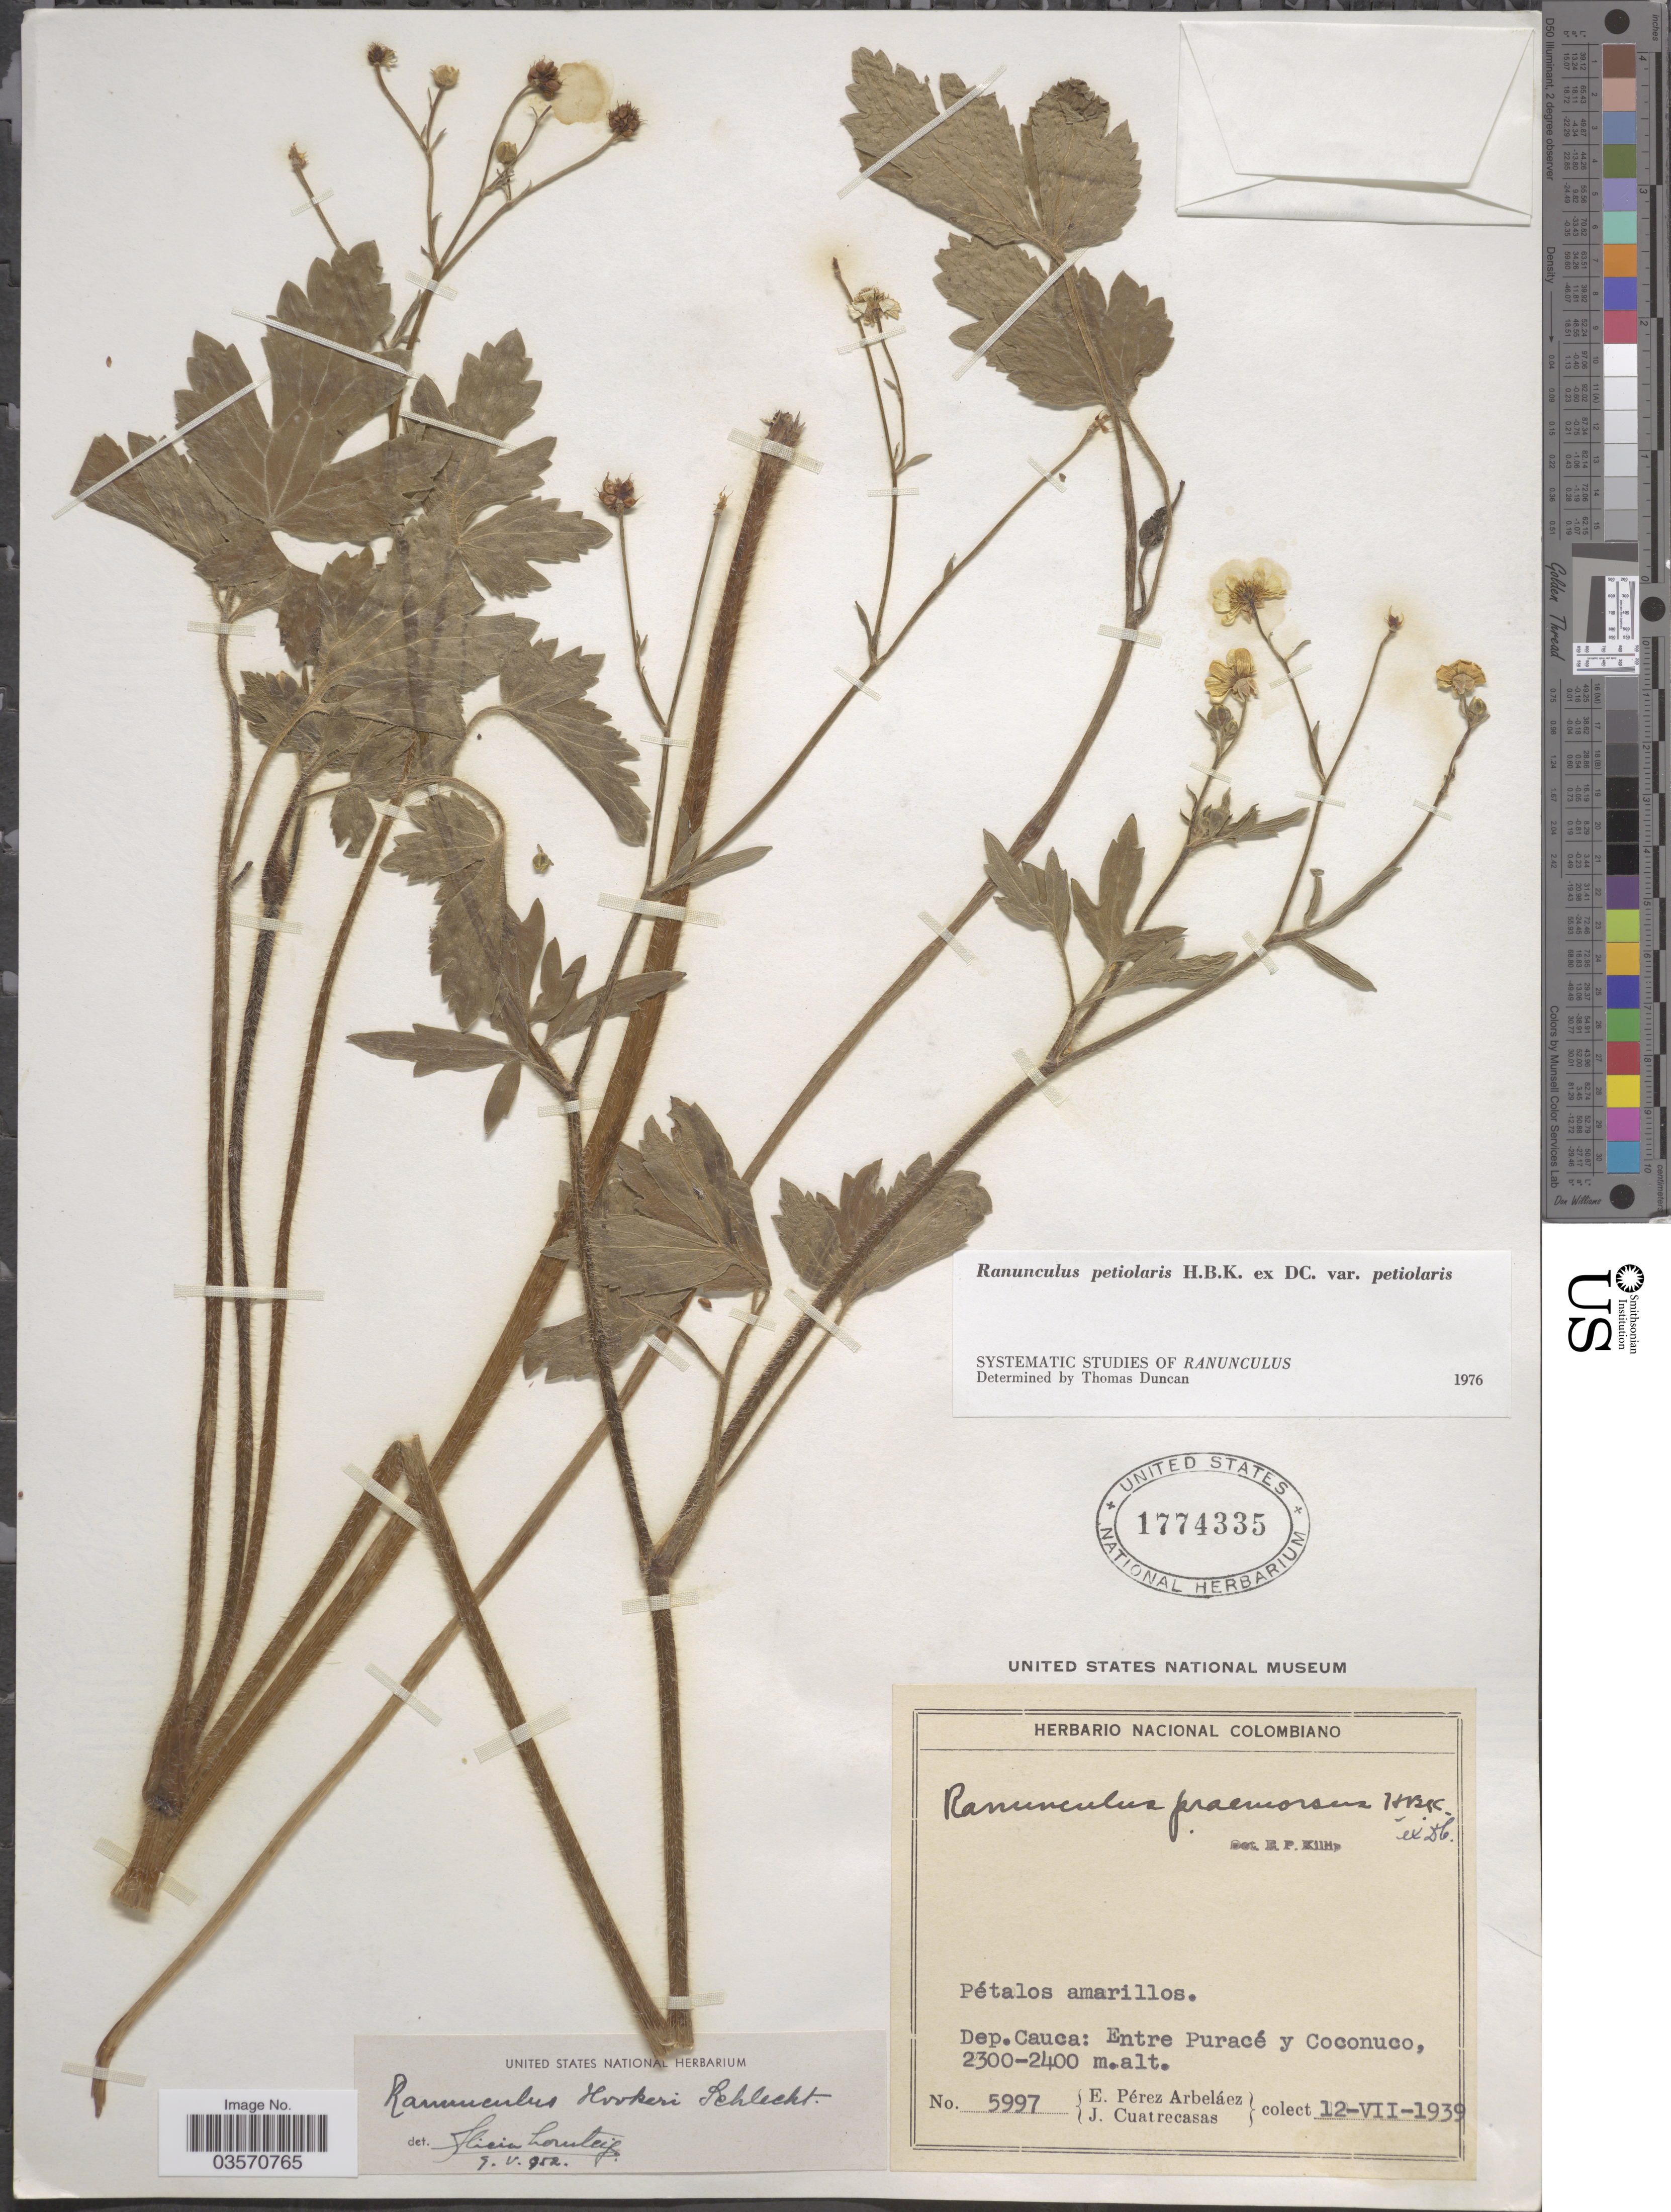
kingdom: Plantae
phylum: Tracheophyta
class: Magnoliopsida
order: Ranunculales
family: Ranunculaceae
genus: Ranunculus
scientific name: Ranunculus petiolaris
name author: Kunth ex DC.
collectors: E. Pérez Arbeláez & J. Cuatrecasas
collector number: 5997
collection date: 1939-07-12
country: Colombia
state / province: Cauca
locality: Dep. Cauca: Entre Puracé y Coconuco.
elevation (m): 2300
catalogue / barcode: US 1774335